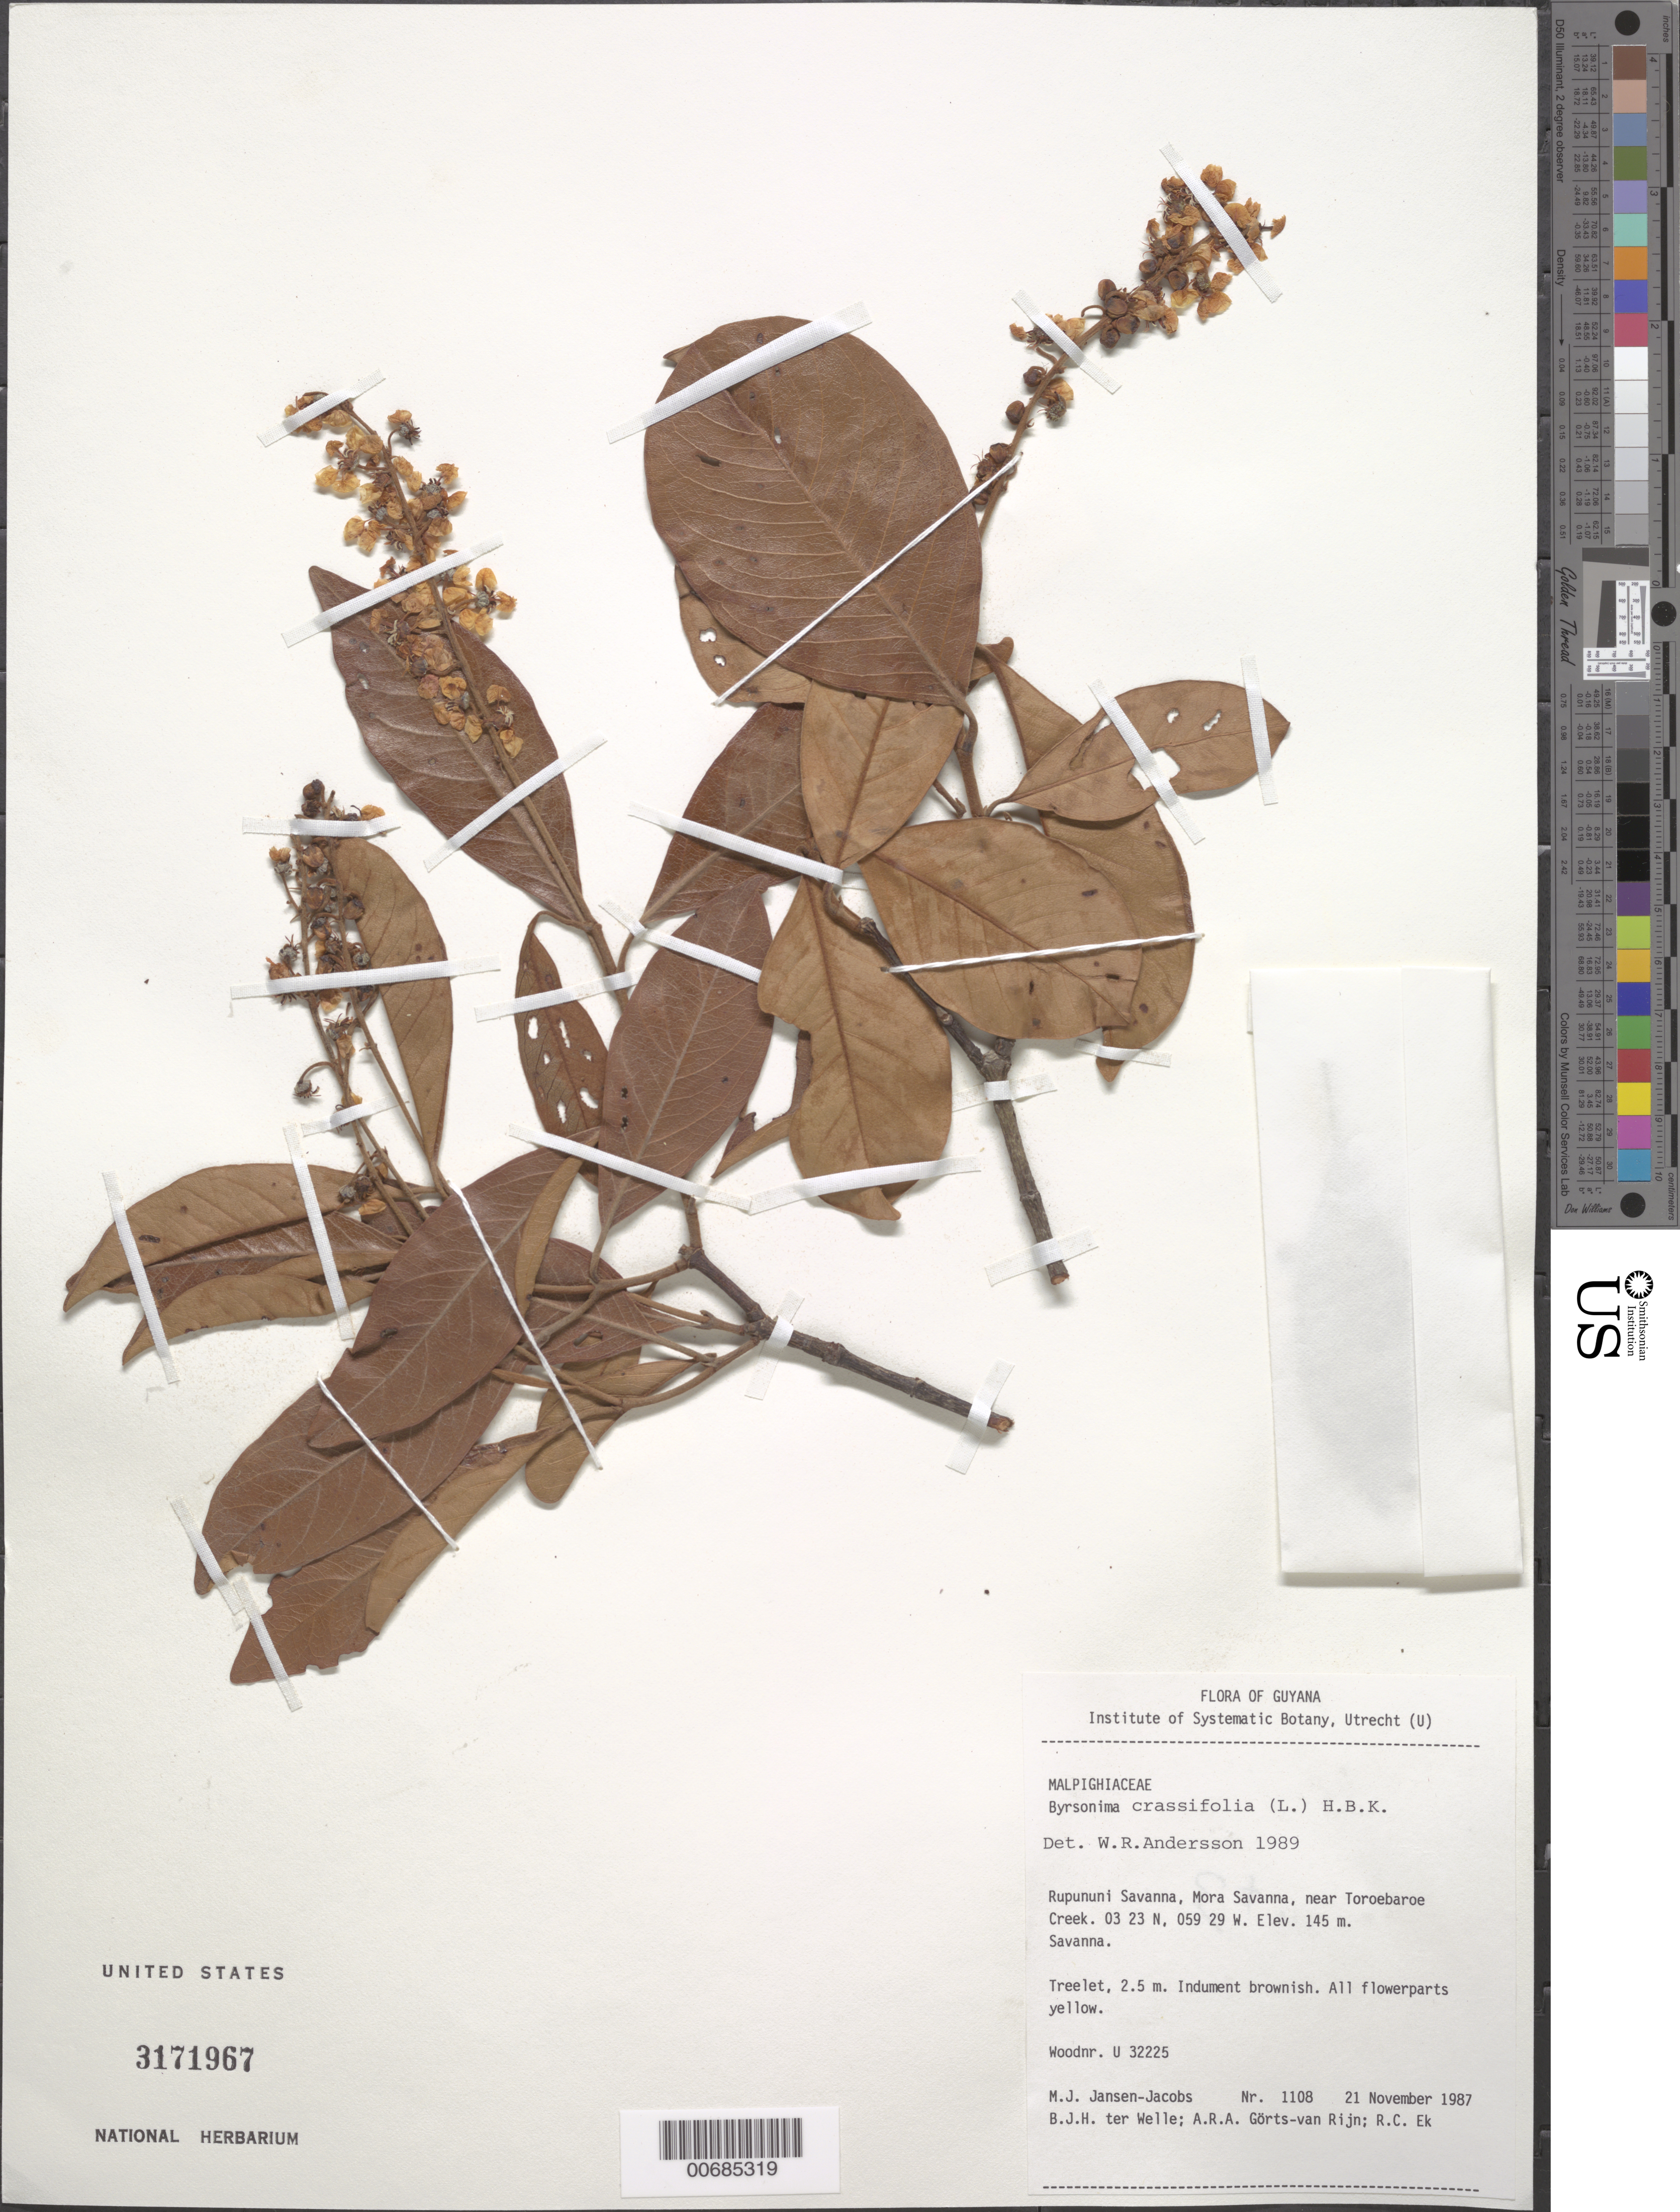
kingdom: Plantae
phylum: Tracheophyta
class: Magnoliopsida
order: Malpighiales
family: Malpighiaceae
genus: Byrsonima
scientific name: Byrsonima crassifolia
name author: (L.) Kunth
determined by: Anderson, W. R., (MICH), University of Michigan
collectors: M. J. Jansen-Jacobs, B. Welle, A. .R. A. Görts-van Rijn & R. C. Ek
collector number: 1108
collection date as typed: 21-Nov-87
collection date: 1987-11-21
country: Guyana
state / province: U. Takutu-U. Essequibo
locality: Rupununi Savanna, Mora Savanna, near Toroebaroe Creek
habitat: Savanna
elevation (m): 145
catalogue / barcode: US 3171967